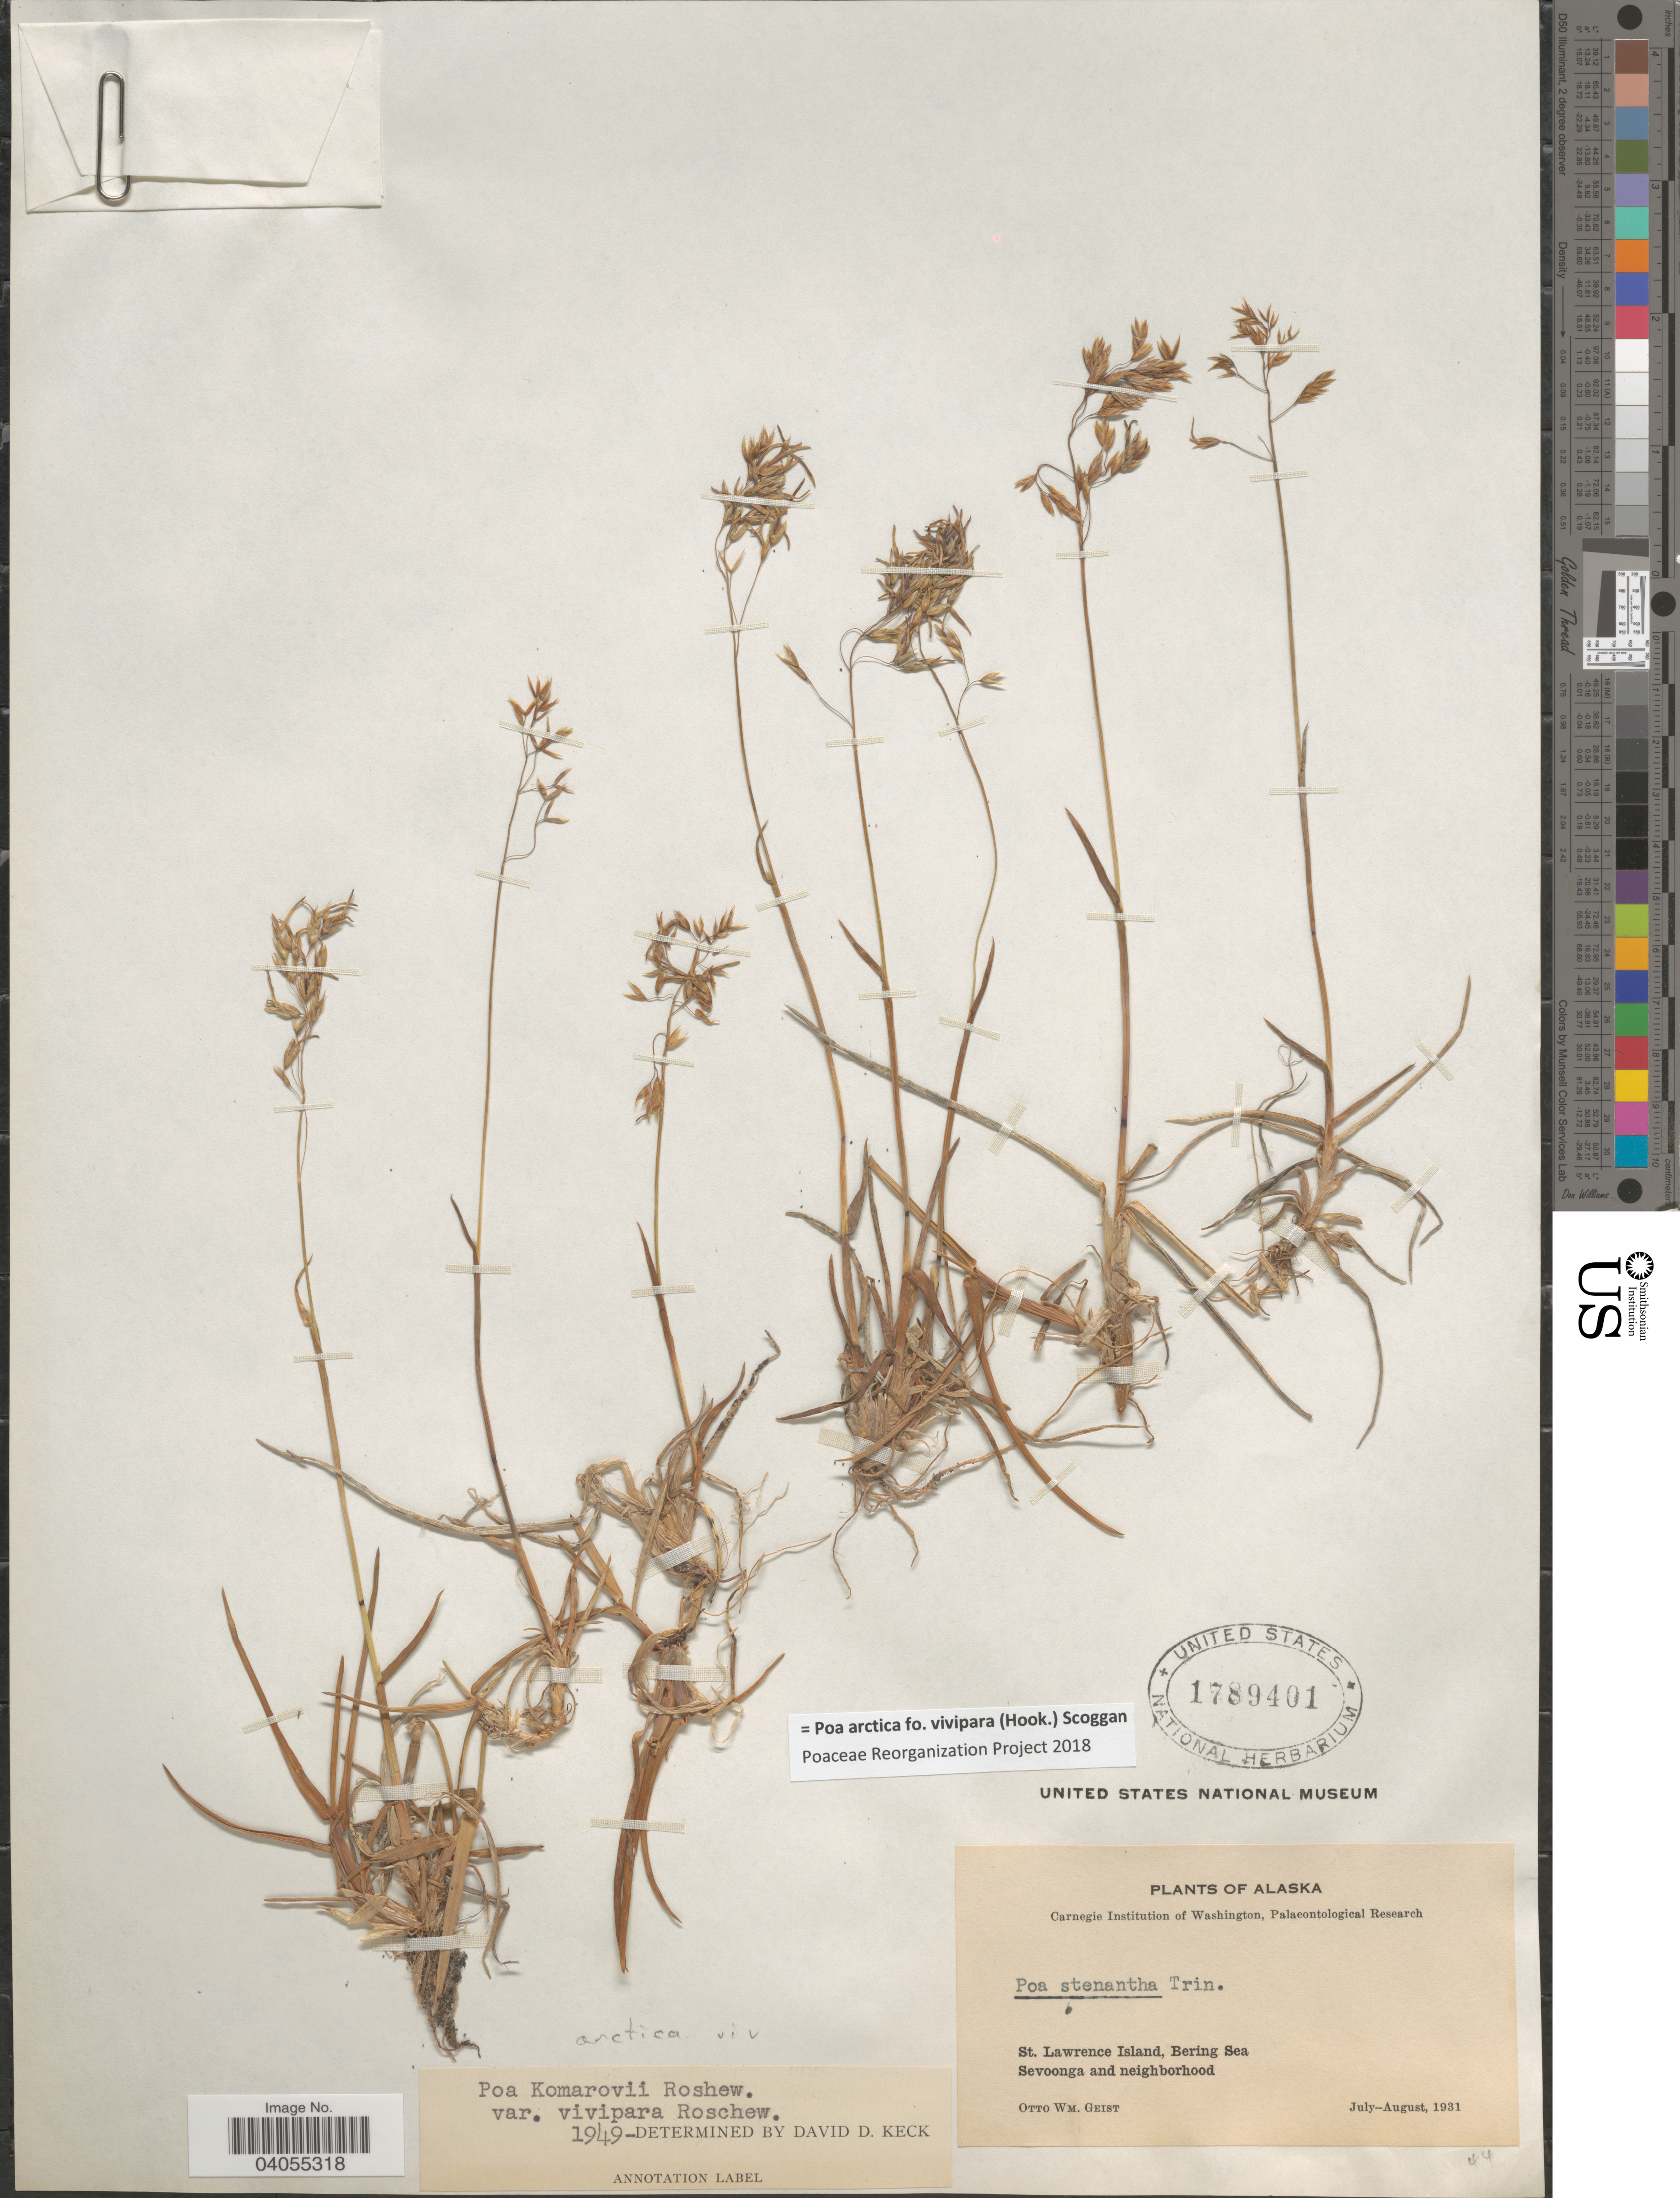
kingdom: Plantae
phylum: Tracheophyta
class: Liliopsida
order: Poales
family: Poaceae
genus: Poa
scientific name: Poa arctica f. vivipara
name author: (Hook.) Scoggan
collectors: O. Geist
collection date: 1931-07/1931-08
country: United States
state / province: Alaska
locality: St. Lawrence Island, Bering Sea. Sevoonga and Neighborhood.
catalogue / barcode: US 1789401